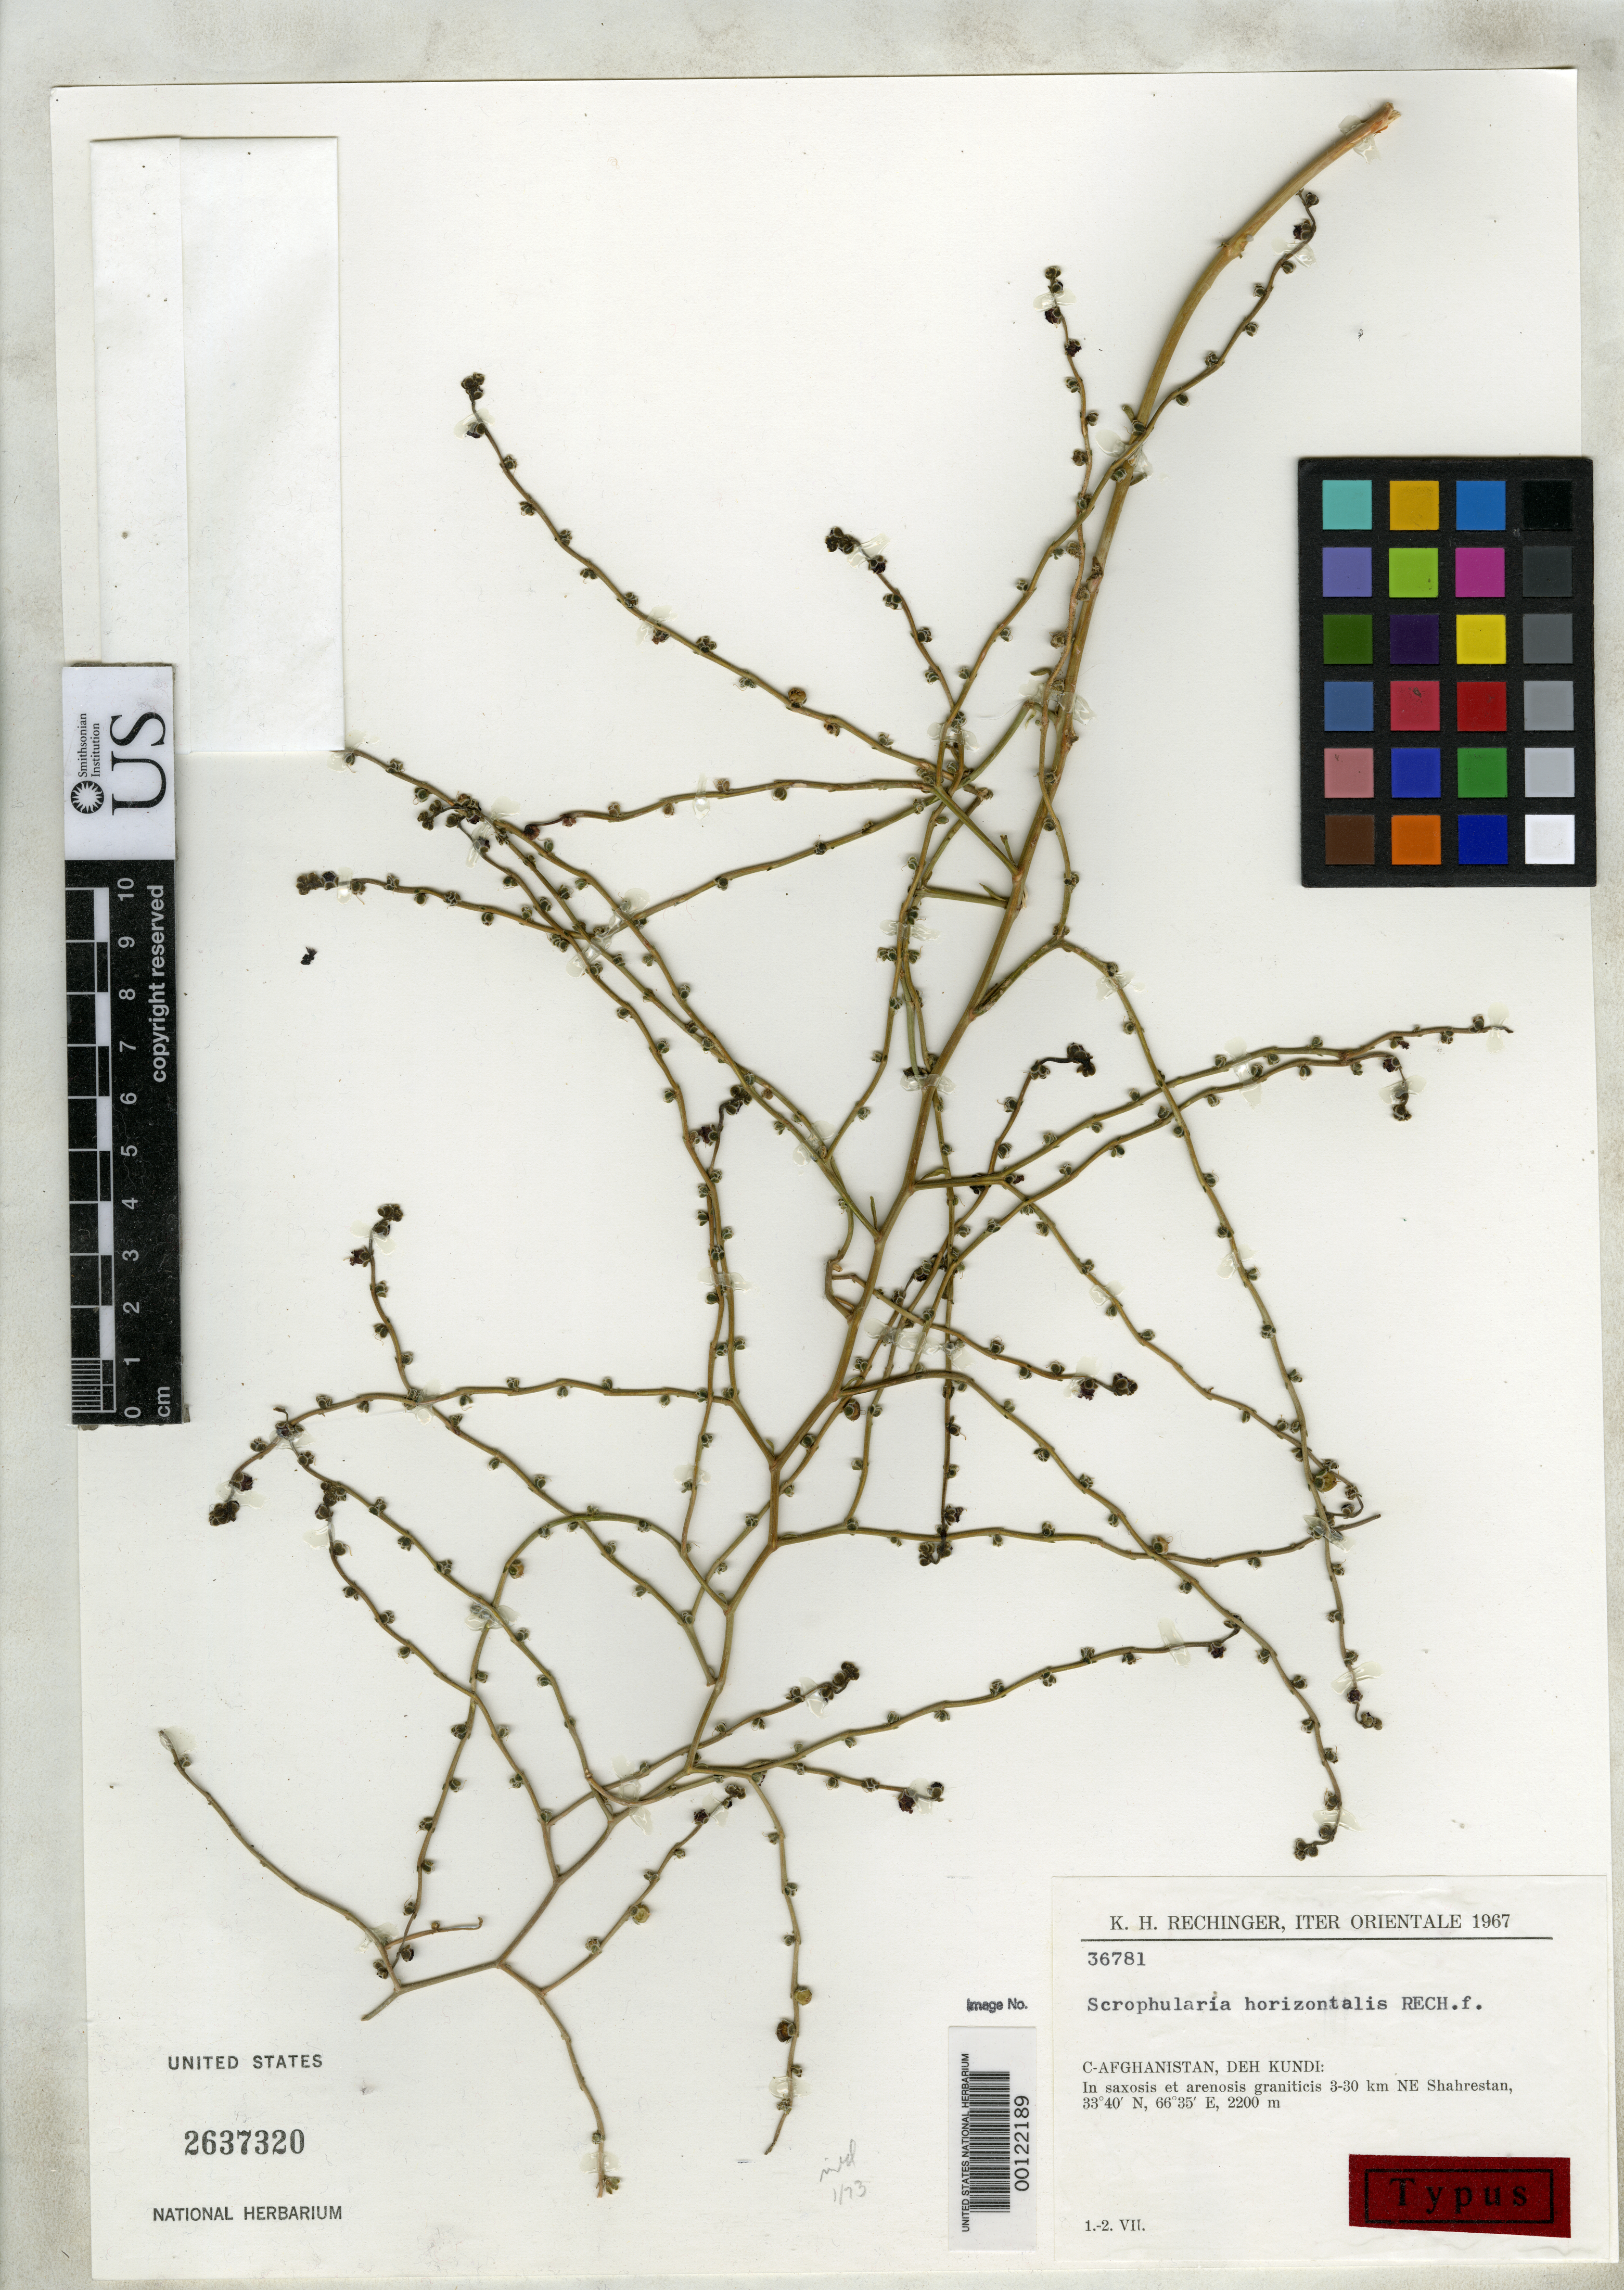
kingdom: Plantae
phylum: Tracheophyta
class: Magnoliopsida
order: Lamiales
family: Scrophulariaceae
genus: Scrophularia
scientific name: Scrophularia horizontalis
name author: Rech. f.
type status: Type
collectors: K. H. Rechinger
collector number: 36781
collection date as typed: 01 Jul 1967 to 02 Jul 1967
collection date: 1967-07-01/1967-07-02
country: Afghanistan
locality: Deh Kundi.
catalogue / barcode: US 2637320